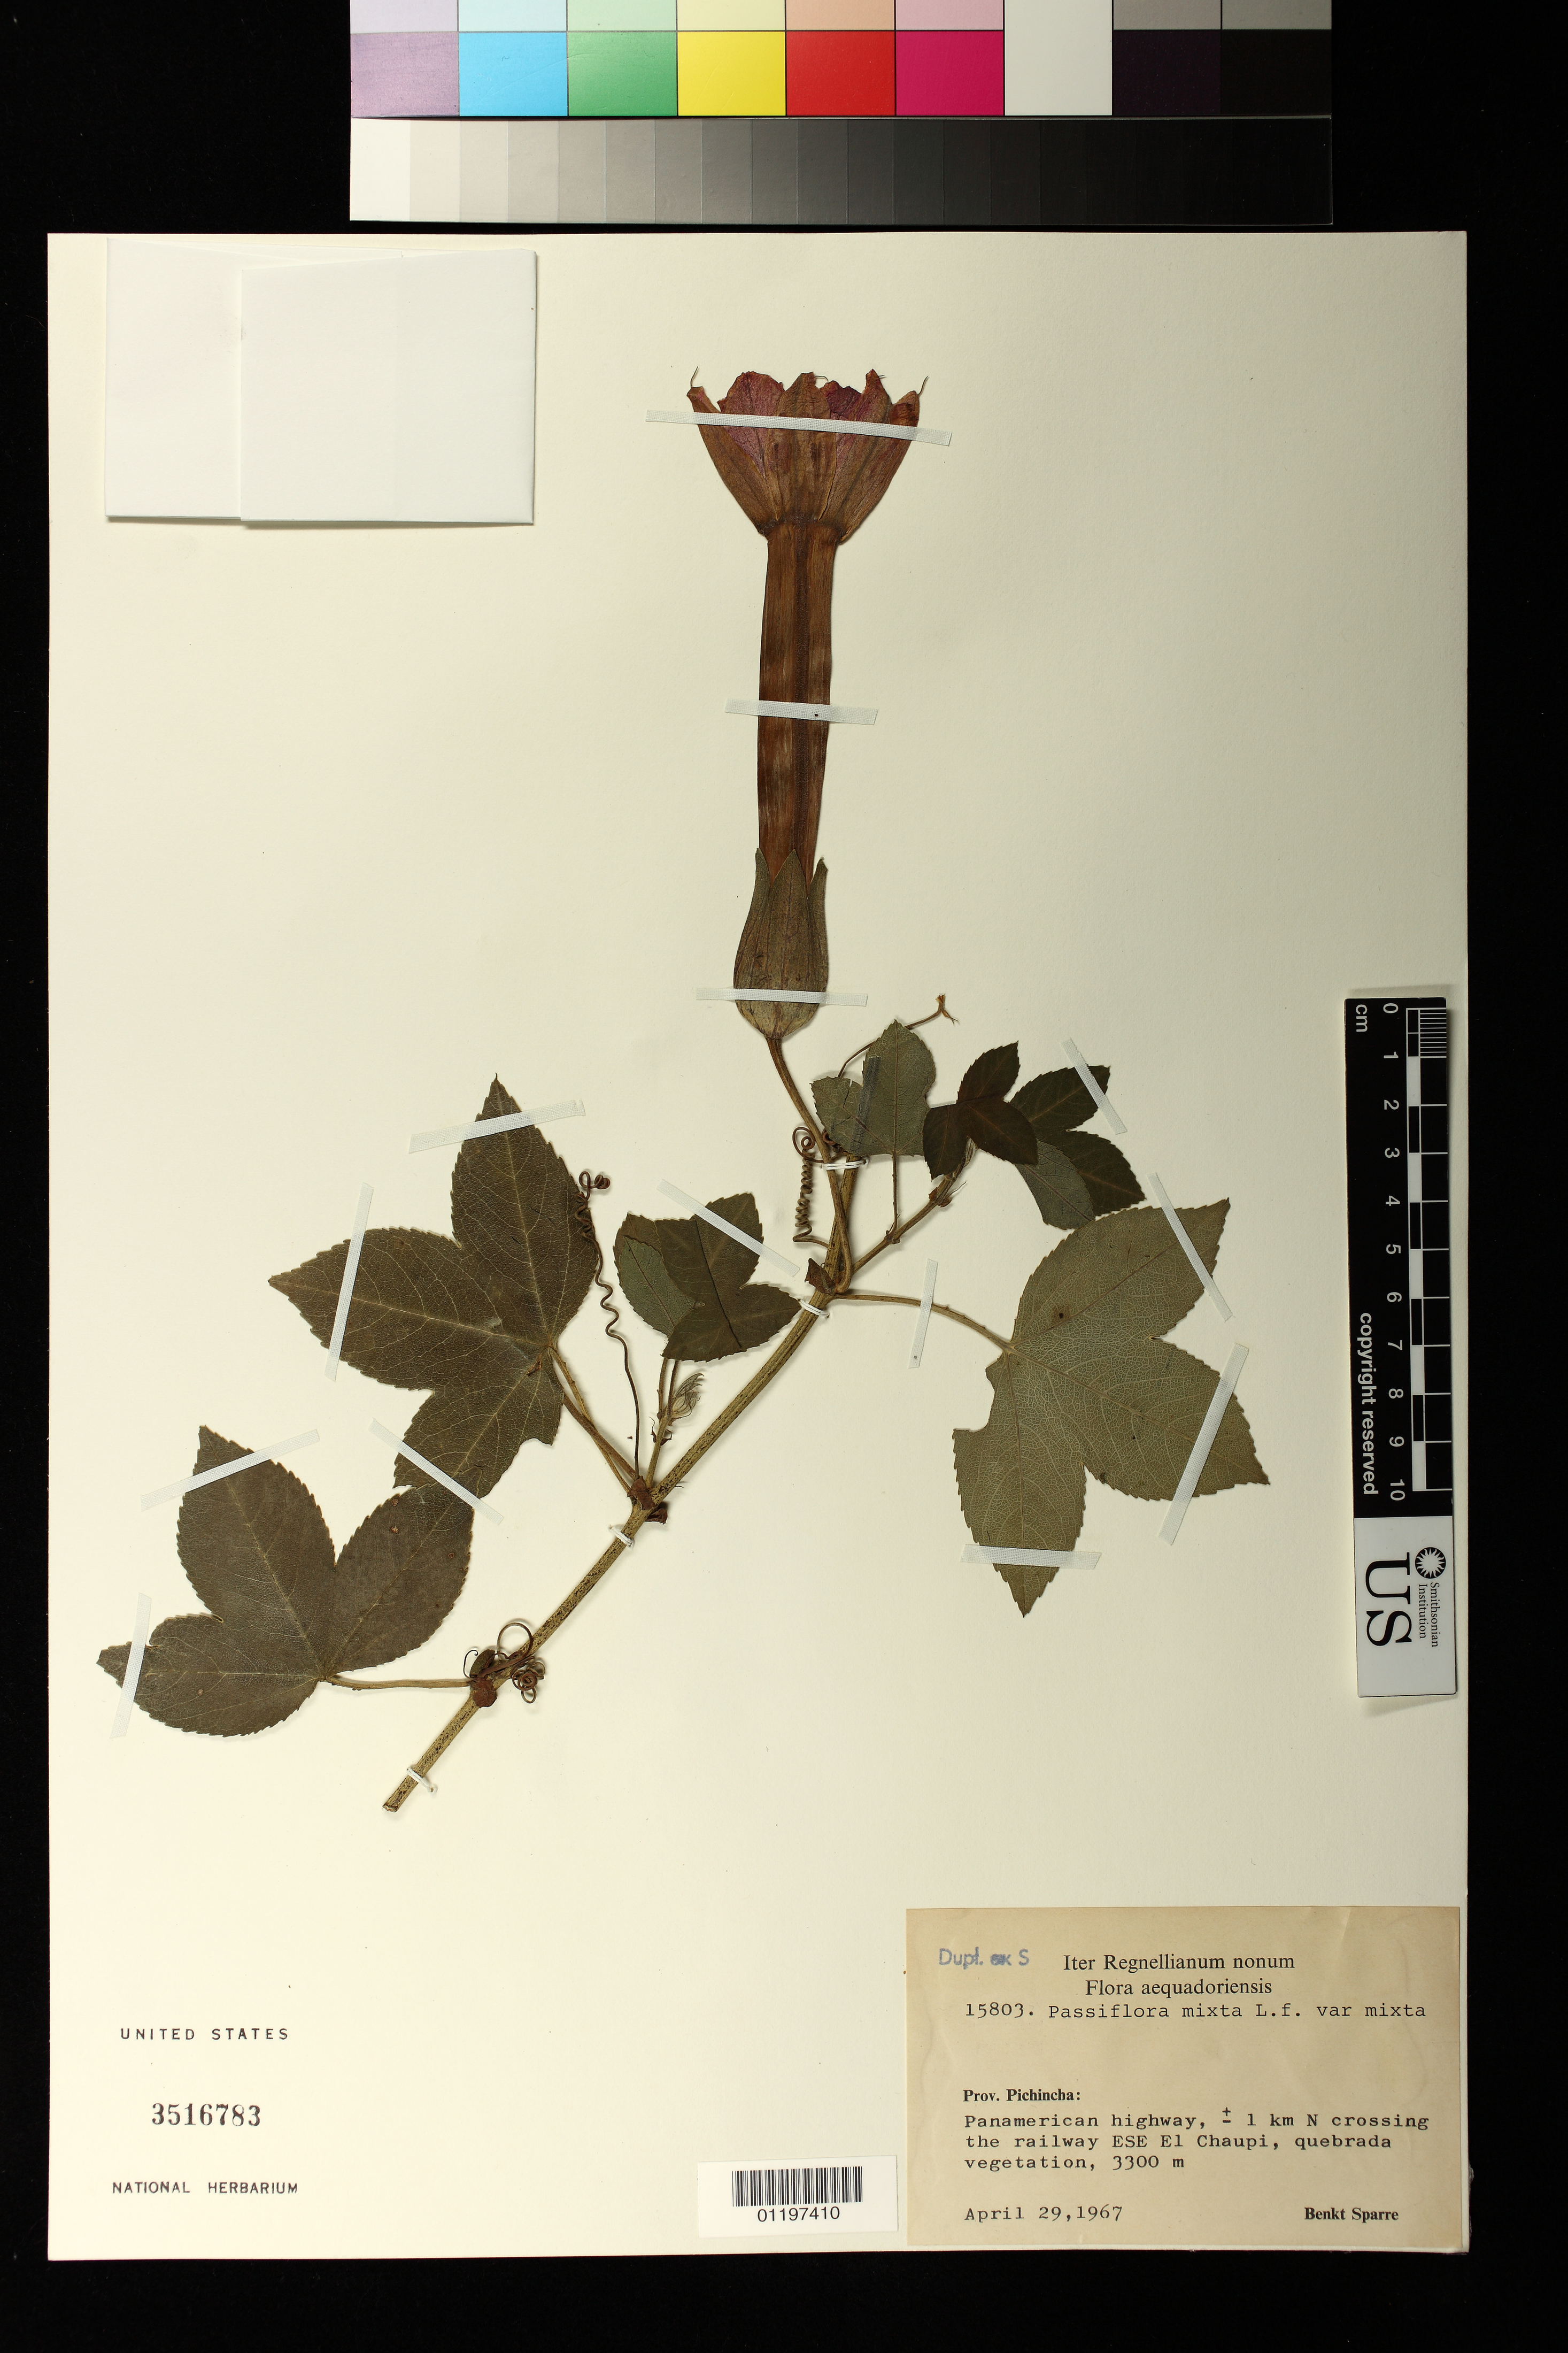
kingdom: Plantae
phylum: Tracheophyta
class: Magnoliopsida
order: Malpighiales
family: Passifloraceae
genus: Passiflora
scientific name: Passiflora mixta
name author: L. f.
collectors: B. Sparre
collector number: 15803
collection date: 1967-04-29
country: Ecuador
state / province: Pichincha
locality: Panamerican highway, ± 1 km N crossing the railway ESE El Chaupi, quebrada vegetation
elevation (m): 3300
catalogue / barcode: US 3516783